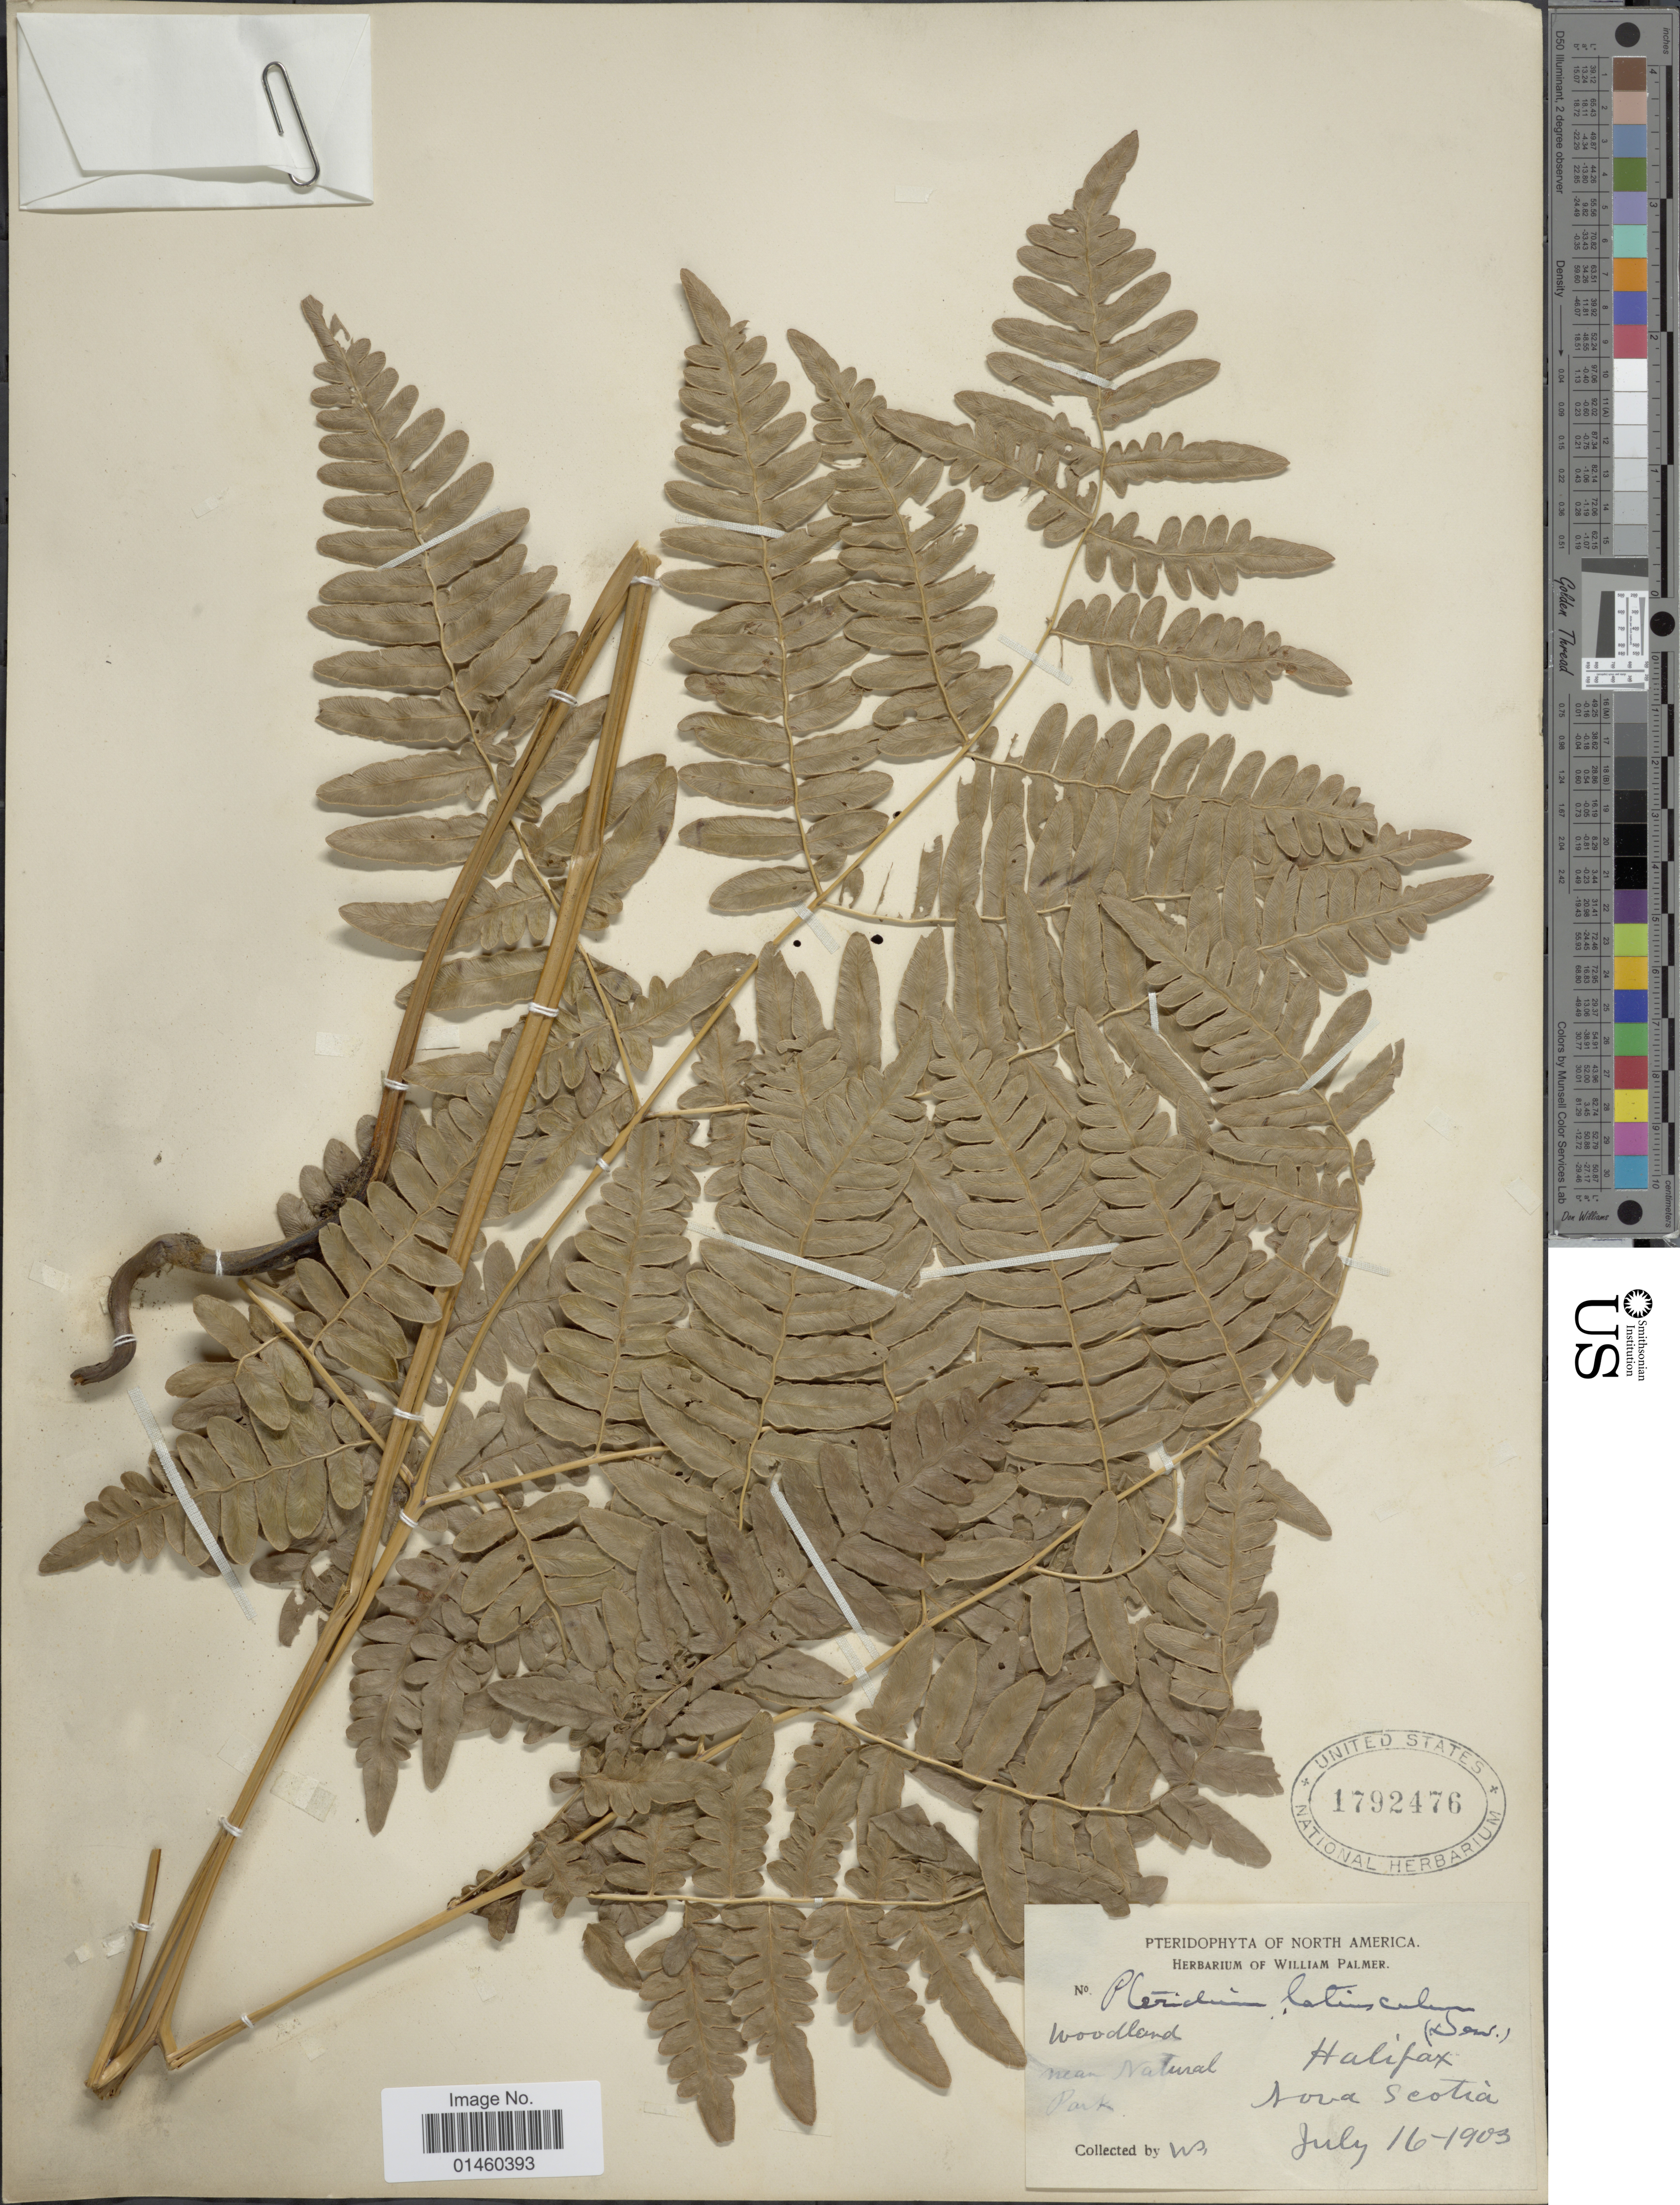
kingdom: Plantae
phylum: Tracheophyta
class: Polypodiopsida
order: Polypodiales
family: Dennstaedtiaceae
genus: Pteridium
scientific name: Pteridium aquilinum var. latiusculum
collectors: W. Palmer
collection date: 1903-07-16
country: Canada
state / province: Nova Scotia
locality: Woodland, near Natural Park. Halifax.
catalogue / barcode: US 1792476